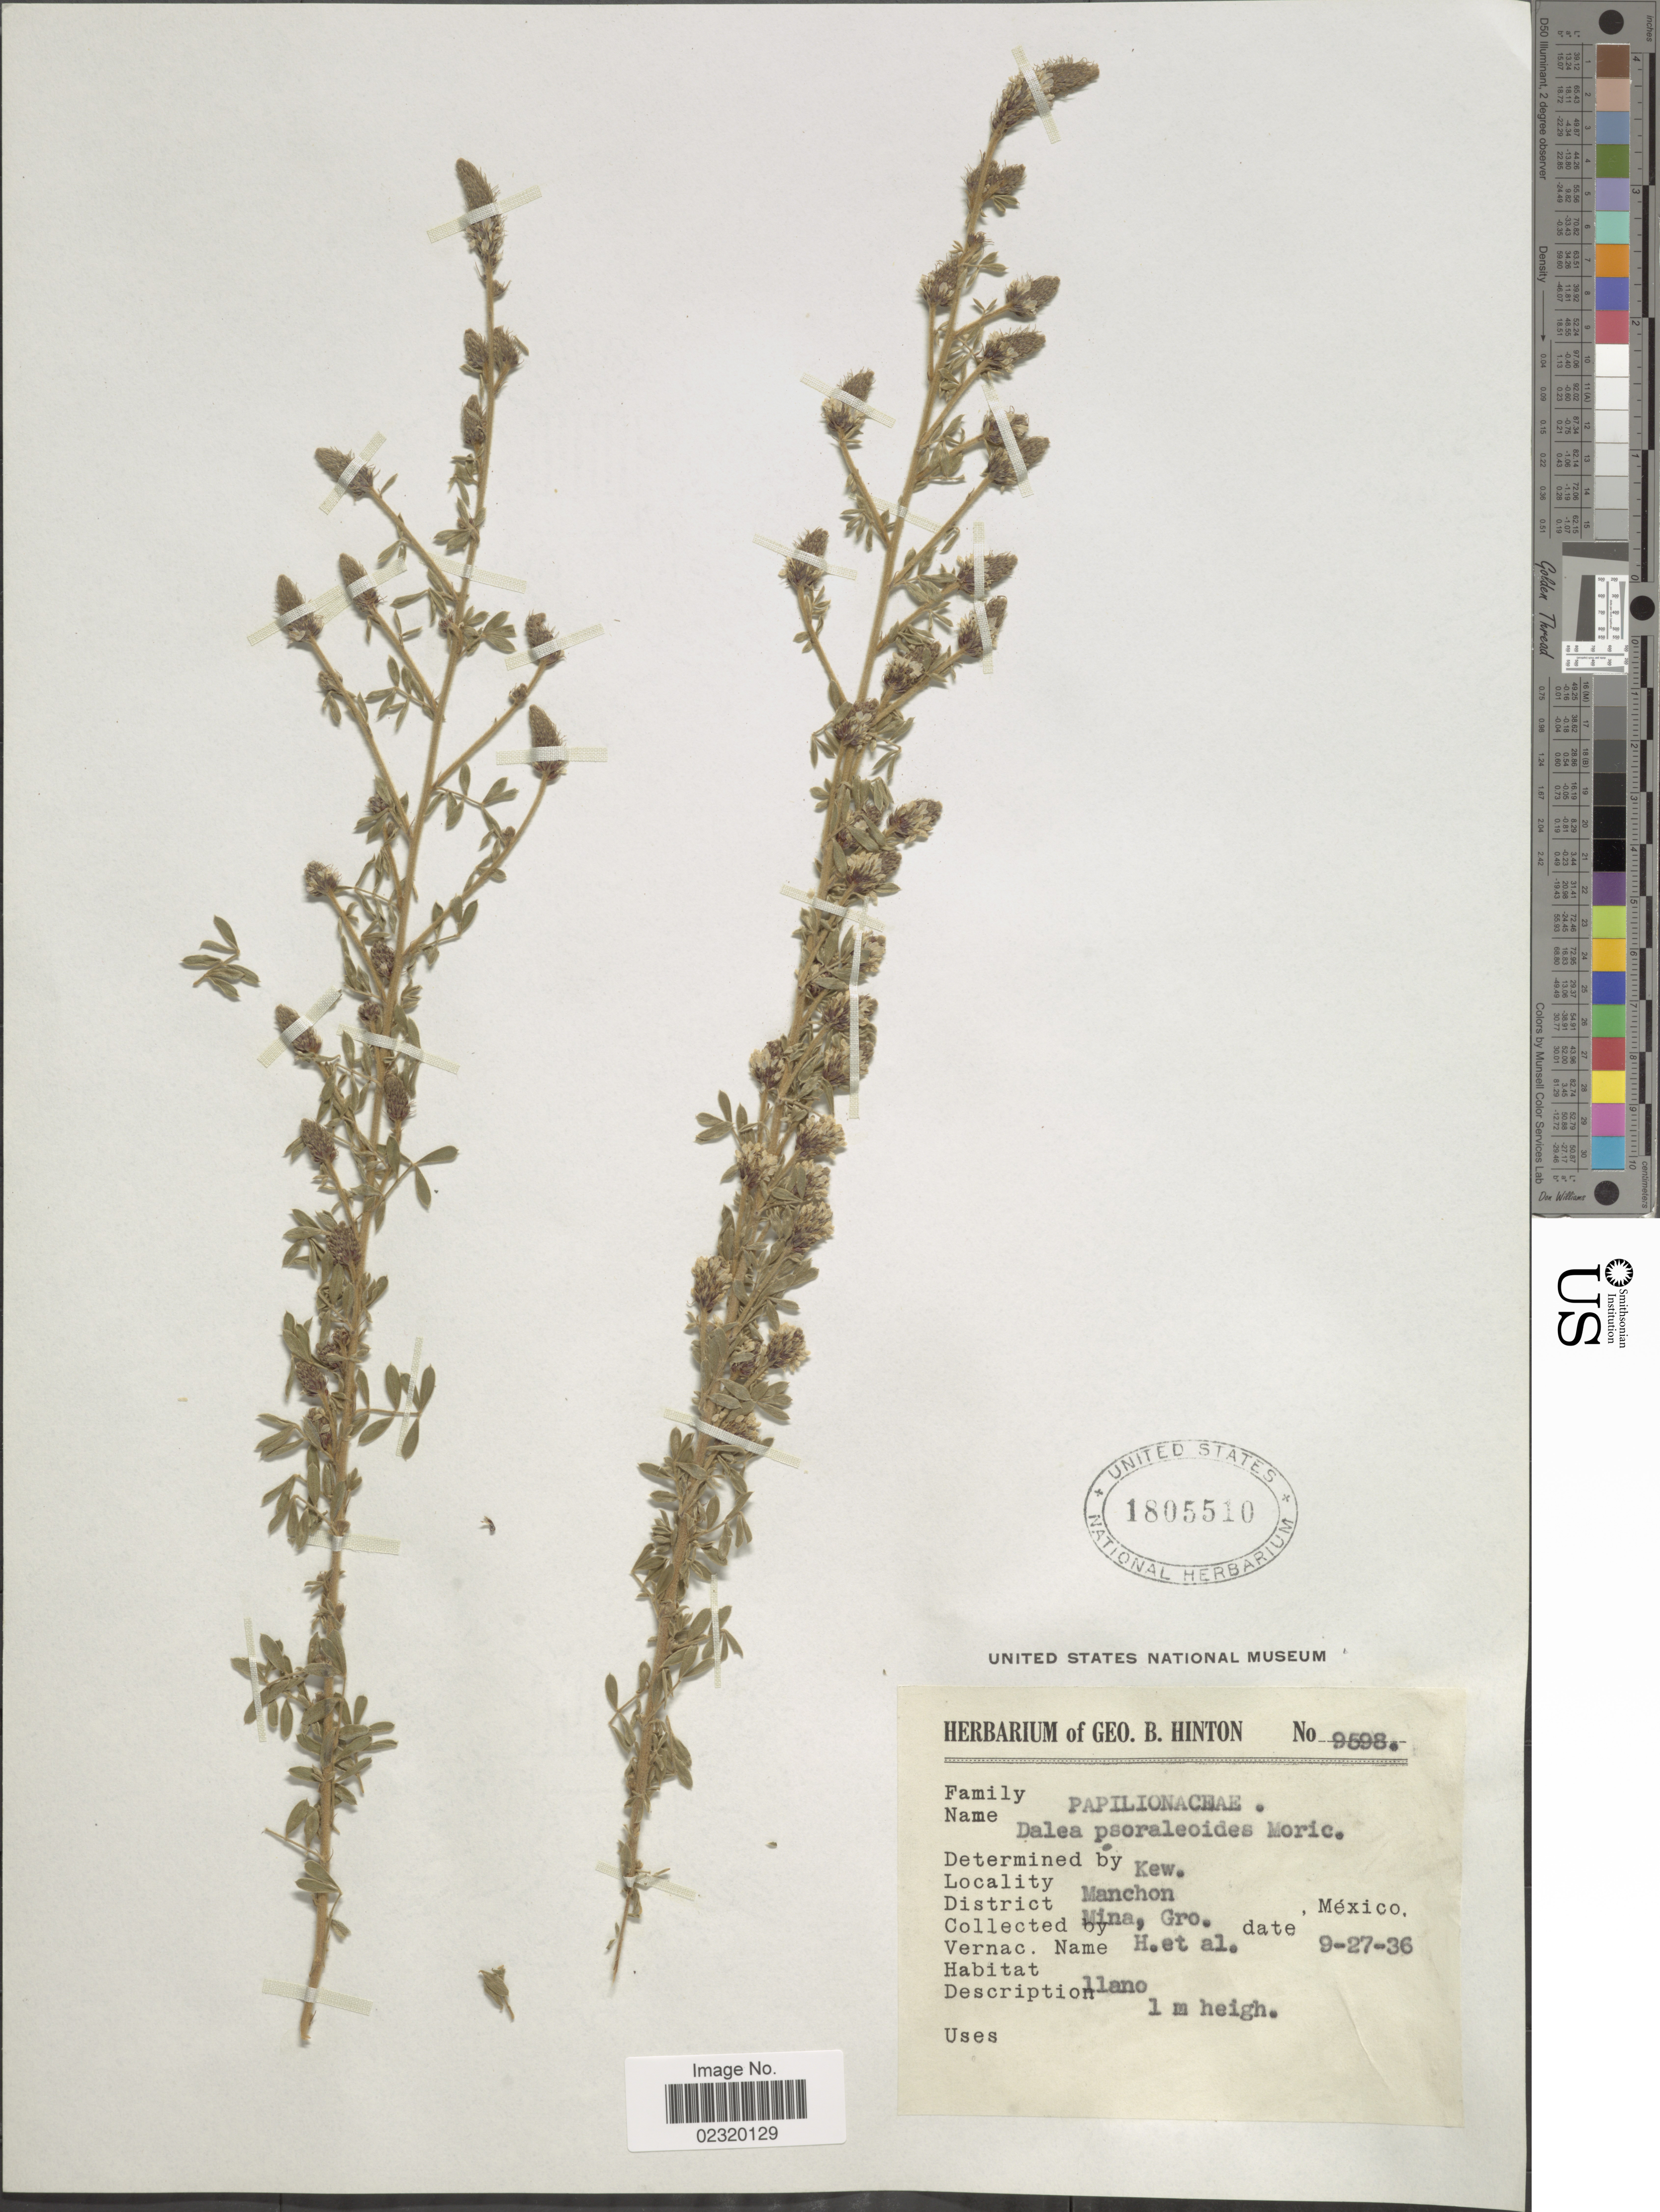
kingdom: Plantae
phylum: Tracheophyta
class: Magnoliopsida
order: Fabales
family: Fabaceae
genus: Dalea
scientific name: Dalea tomentosa var. psoraleoides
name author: (Moric.) Barneby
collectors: G. B. Hinton & et al.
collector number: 9598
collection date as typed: Transcribed d/m/y: 27/9/36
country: Mexico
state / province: Guerrero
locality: Manchon. District Mina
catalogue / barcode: US 1805510